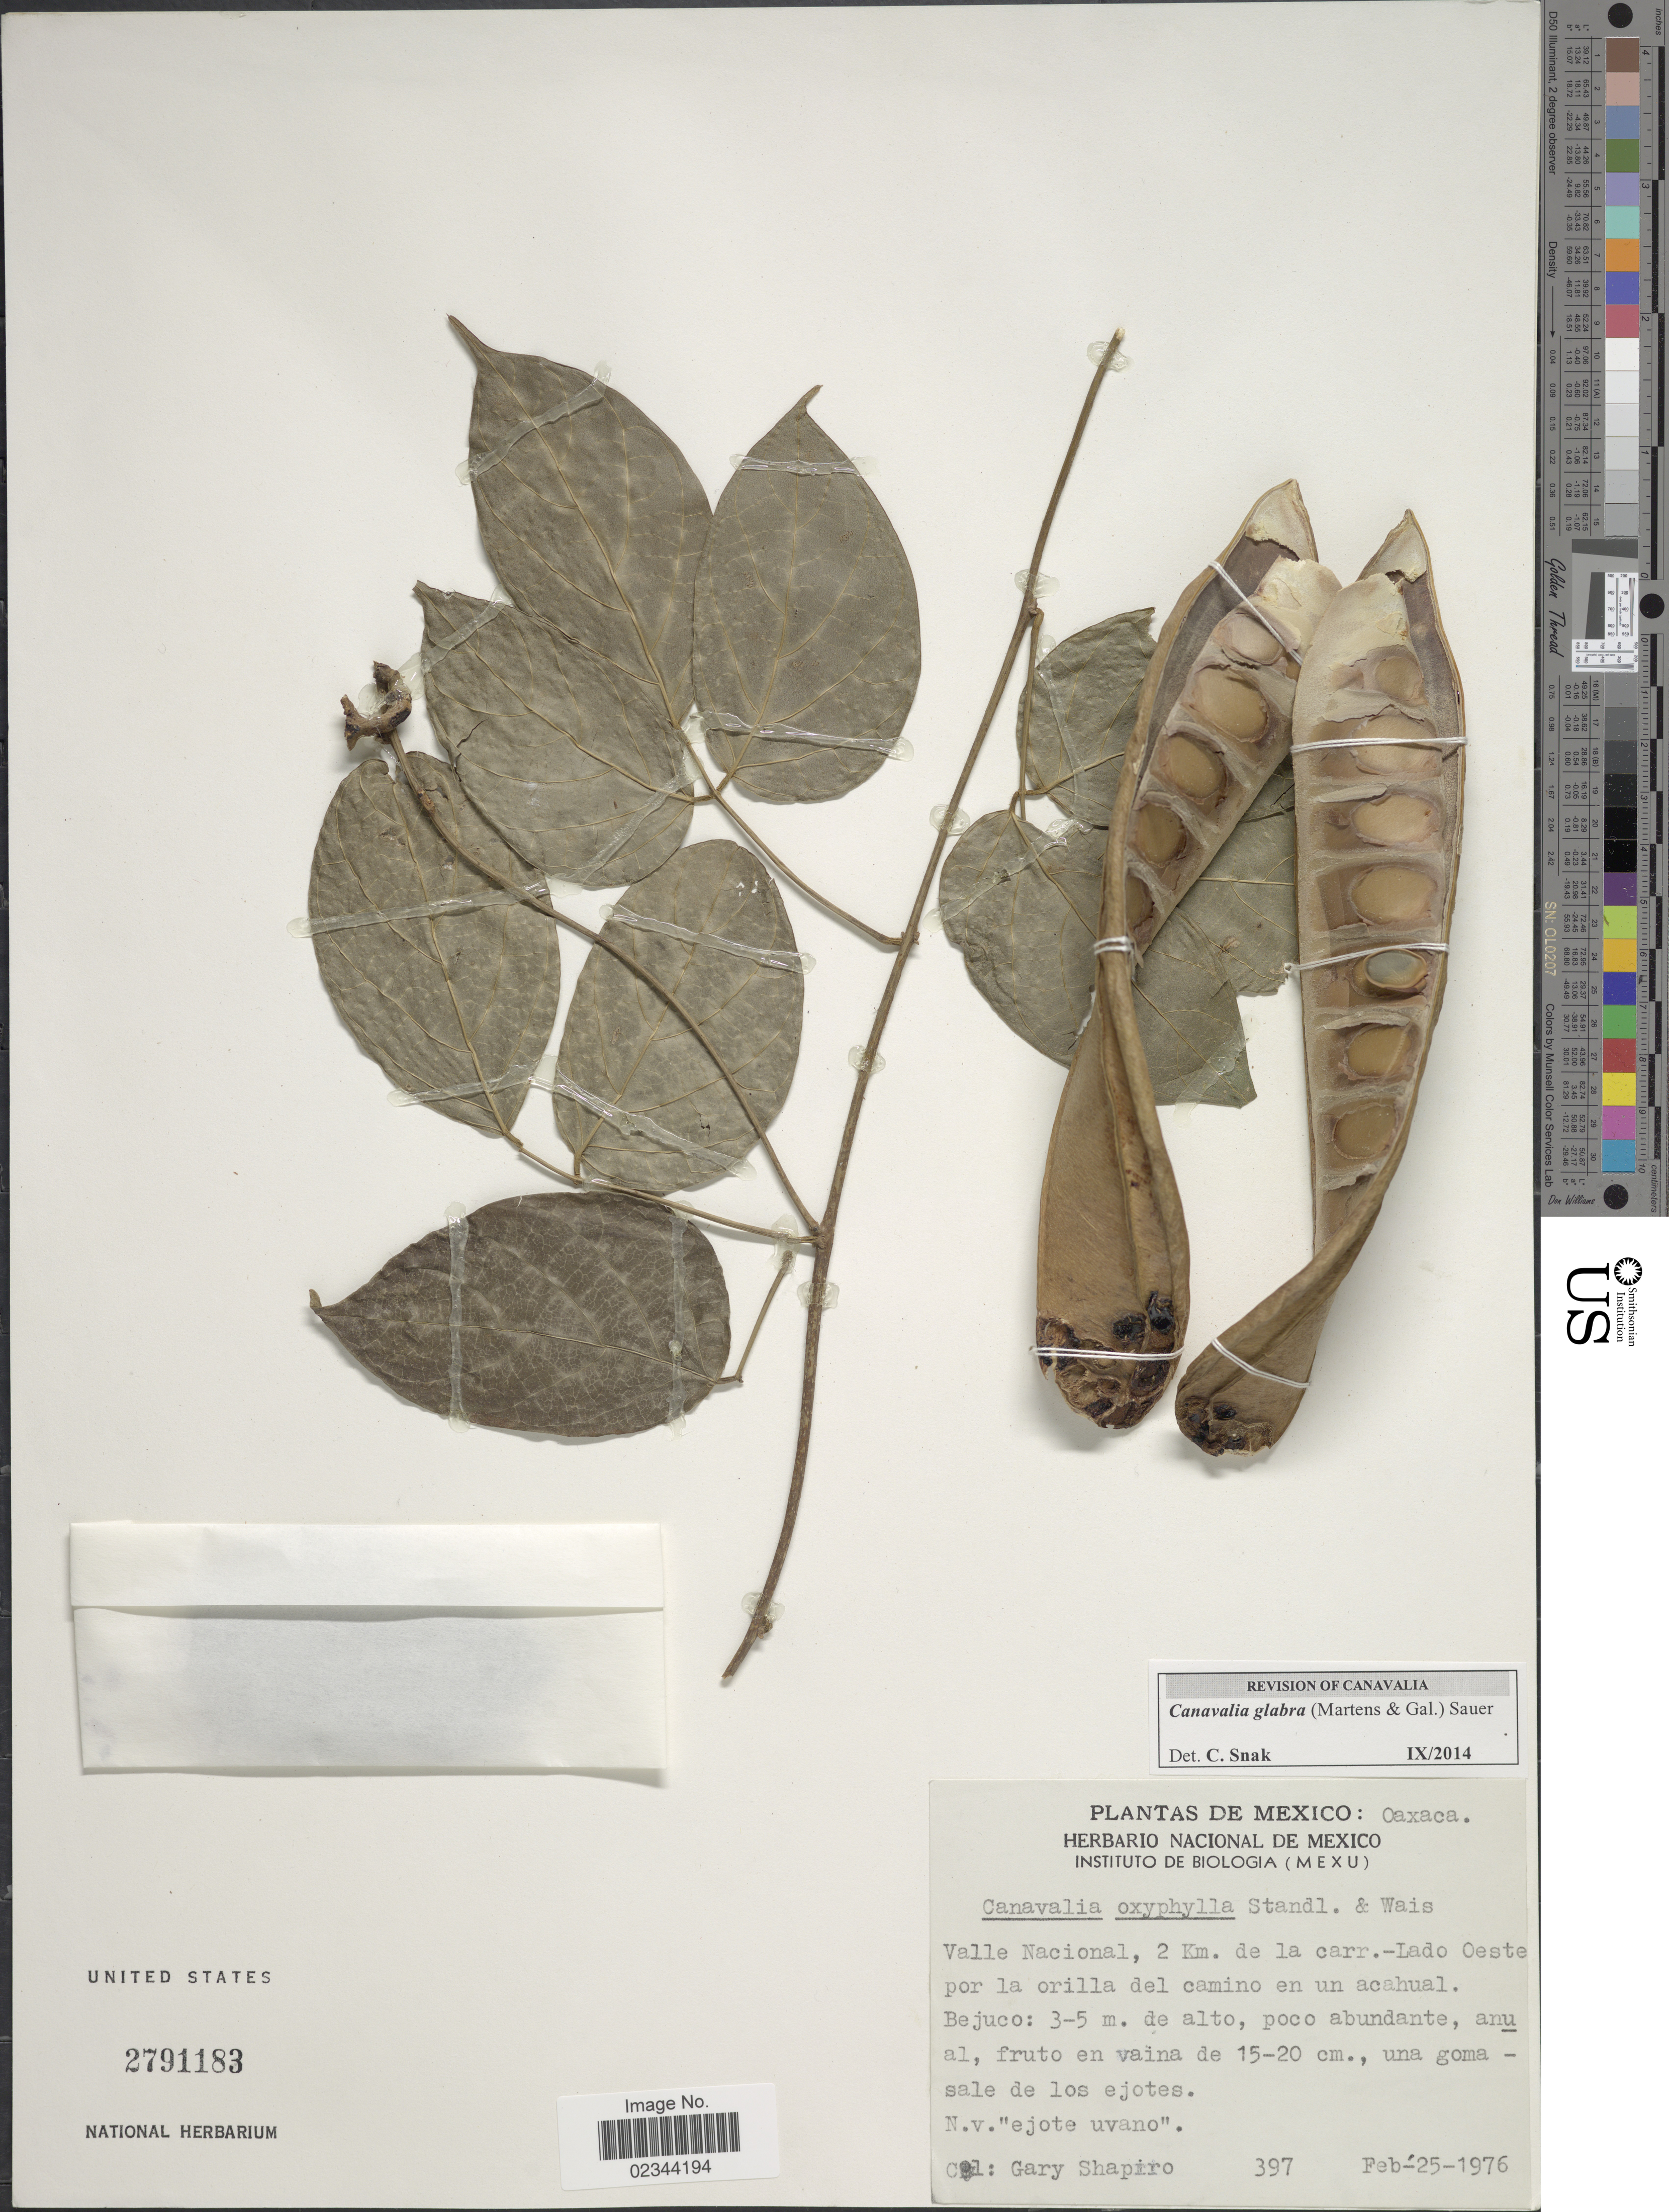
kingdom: Plantae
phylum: Tracheophyta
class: Magnoliopsida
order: Fabales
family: Fabaceae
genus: Canavalia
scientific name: Canavalia glabra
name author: (M. Martens & Galeotti) J.D. Sauer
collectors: G. Shapiro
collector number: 397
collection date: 1976-02-25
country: Mexico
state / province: Oaxaca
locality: Valle Nacional, 2 km. de la carr.-Lado Oeste por la orilla del camino en un acahual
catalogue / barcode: US 2791183